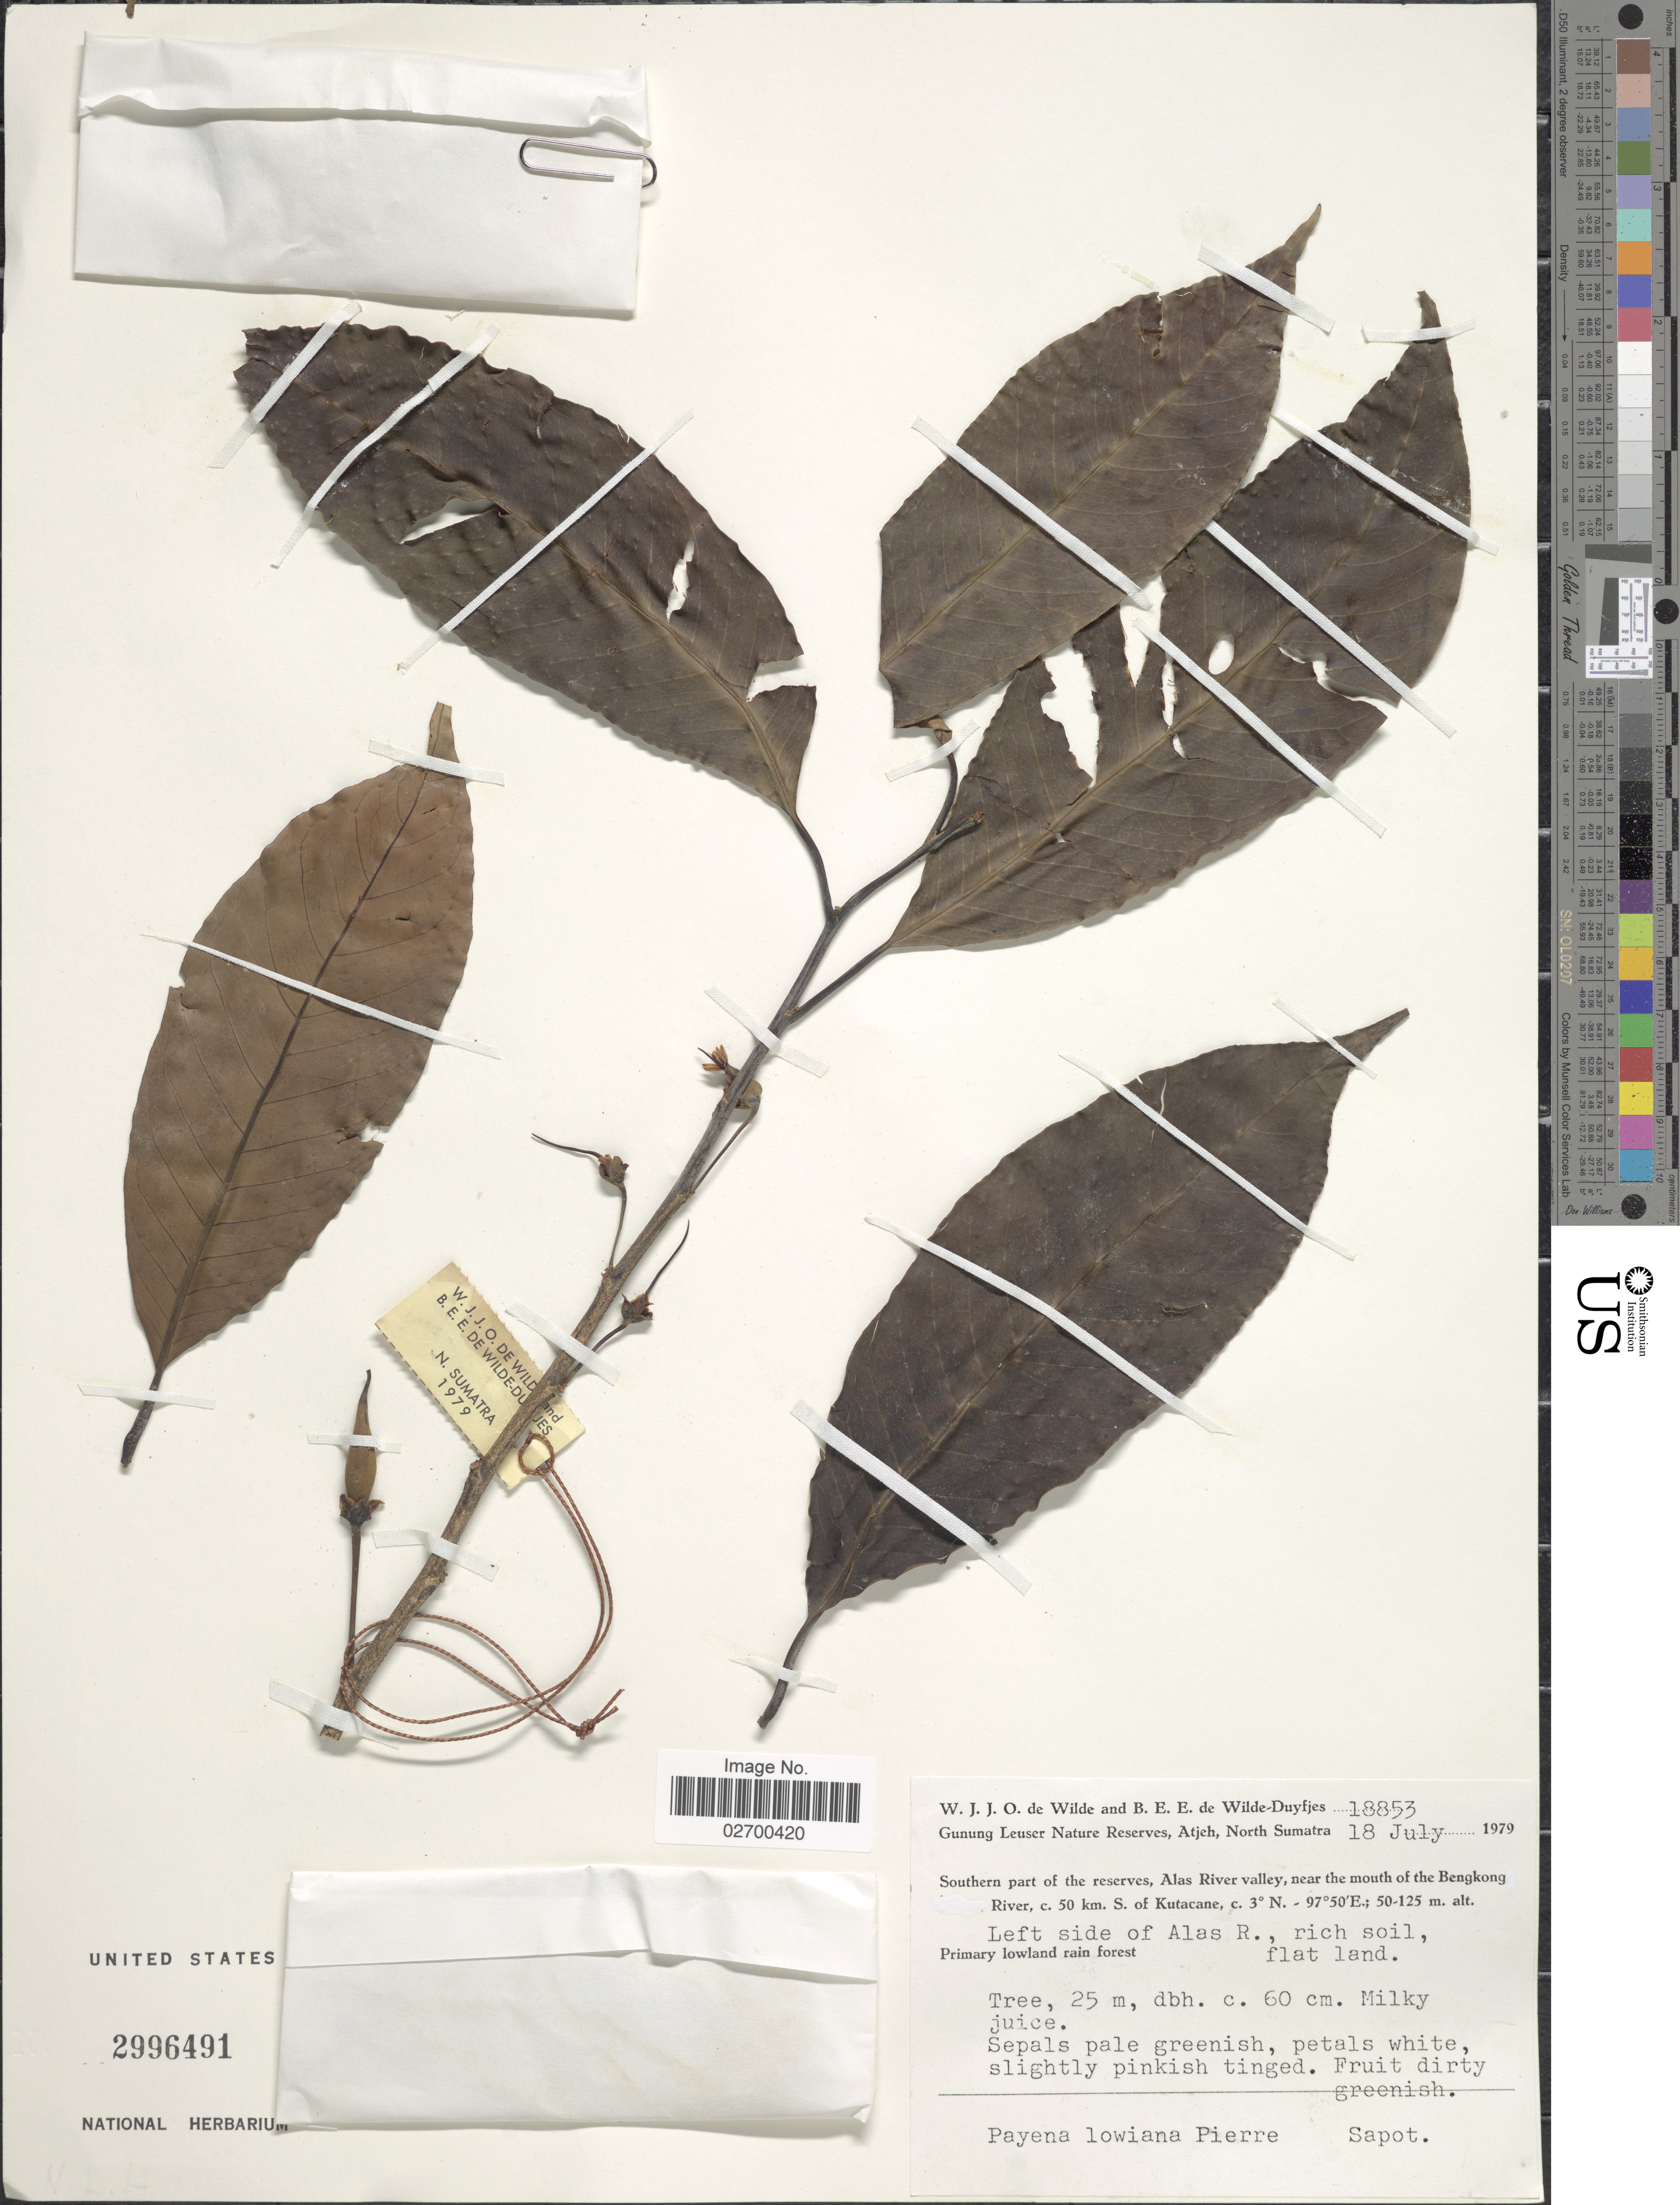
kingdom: Plantae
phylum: Tracheophyta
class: Magnoliopsida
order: Ericales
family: Sapotaceae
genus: Payena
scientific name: Payena lowiana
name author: Pierre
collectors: W. J. de Wilde & B. E. de Wilde-Duyfjes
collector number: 18853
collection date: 1979-07-18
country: Indonesia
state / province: Sumatra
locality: Gunung Leuser Nature Reserve, Atjeh, North Sumatra. Southern part of the reserves, Alas River valley, near the mouth of the Bengkong River, c. 50 km. S. of Kutacane. Left side of Alas R.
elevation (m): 50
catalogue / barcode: US 2996491